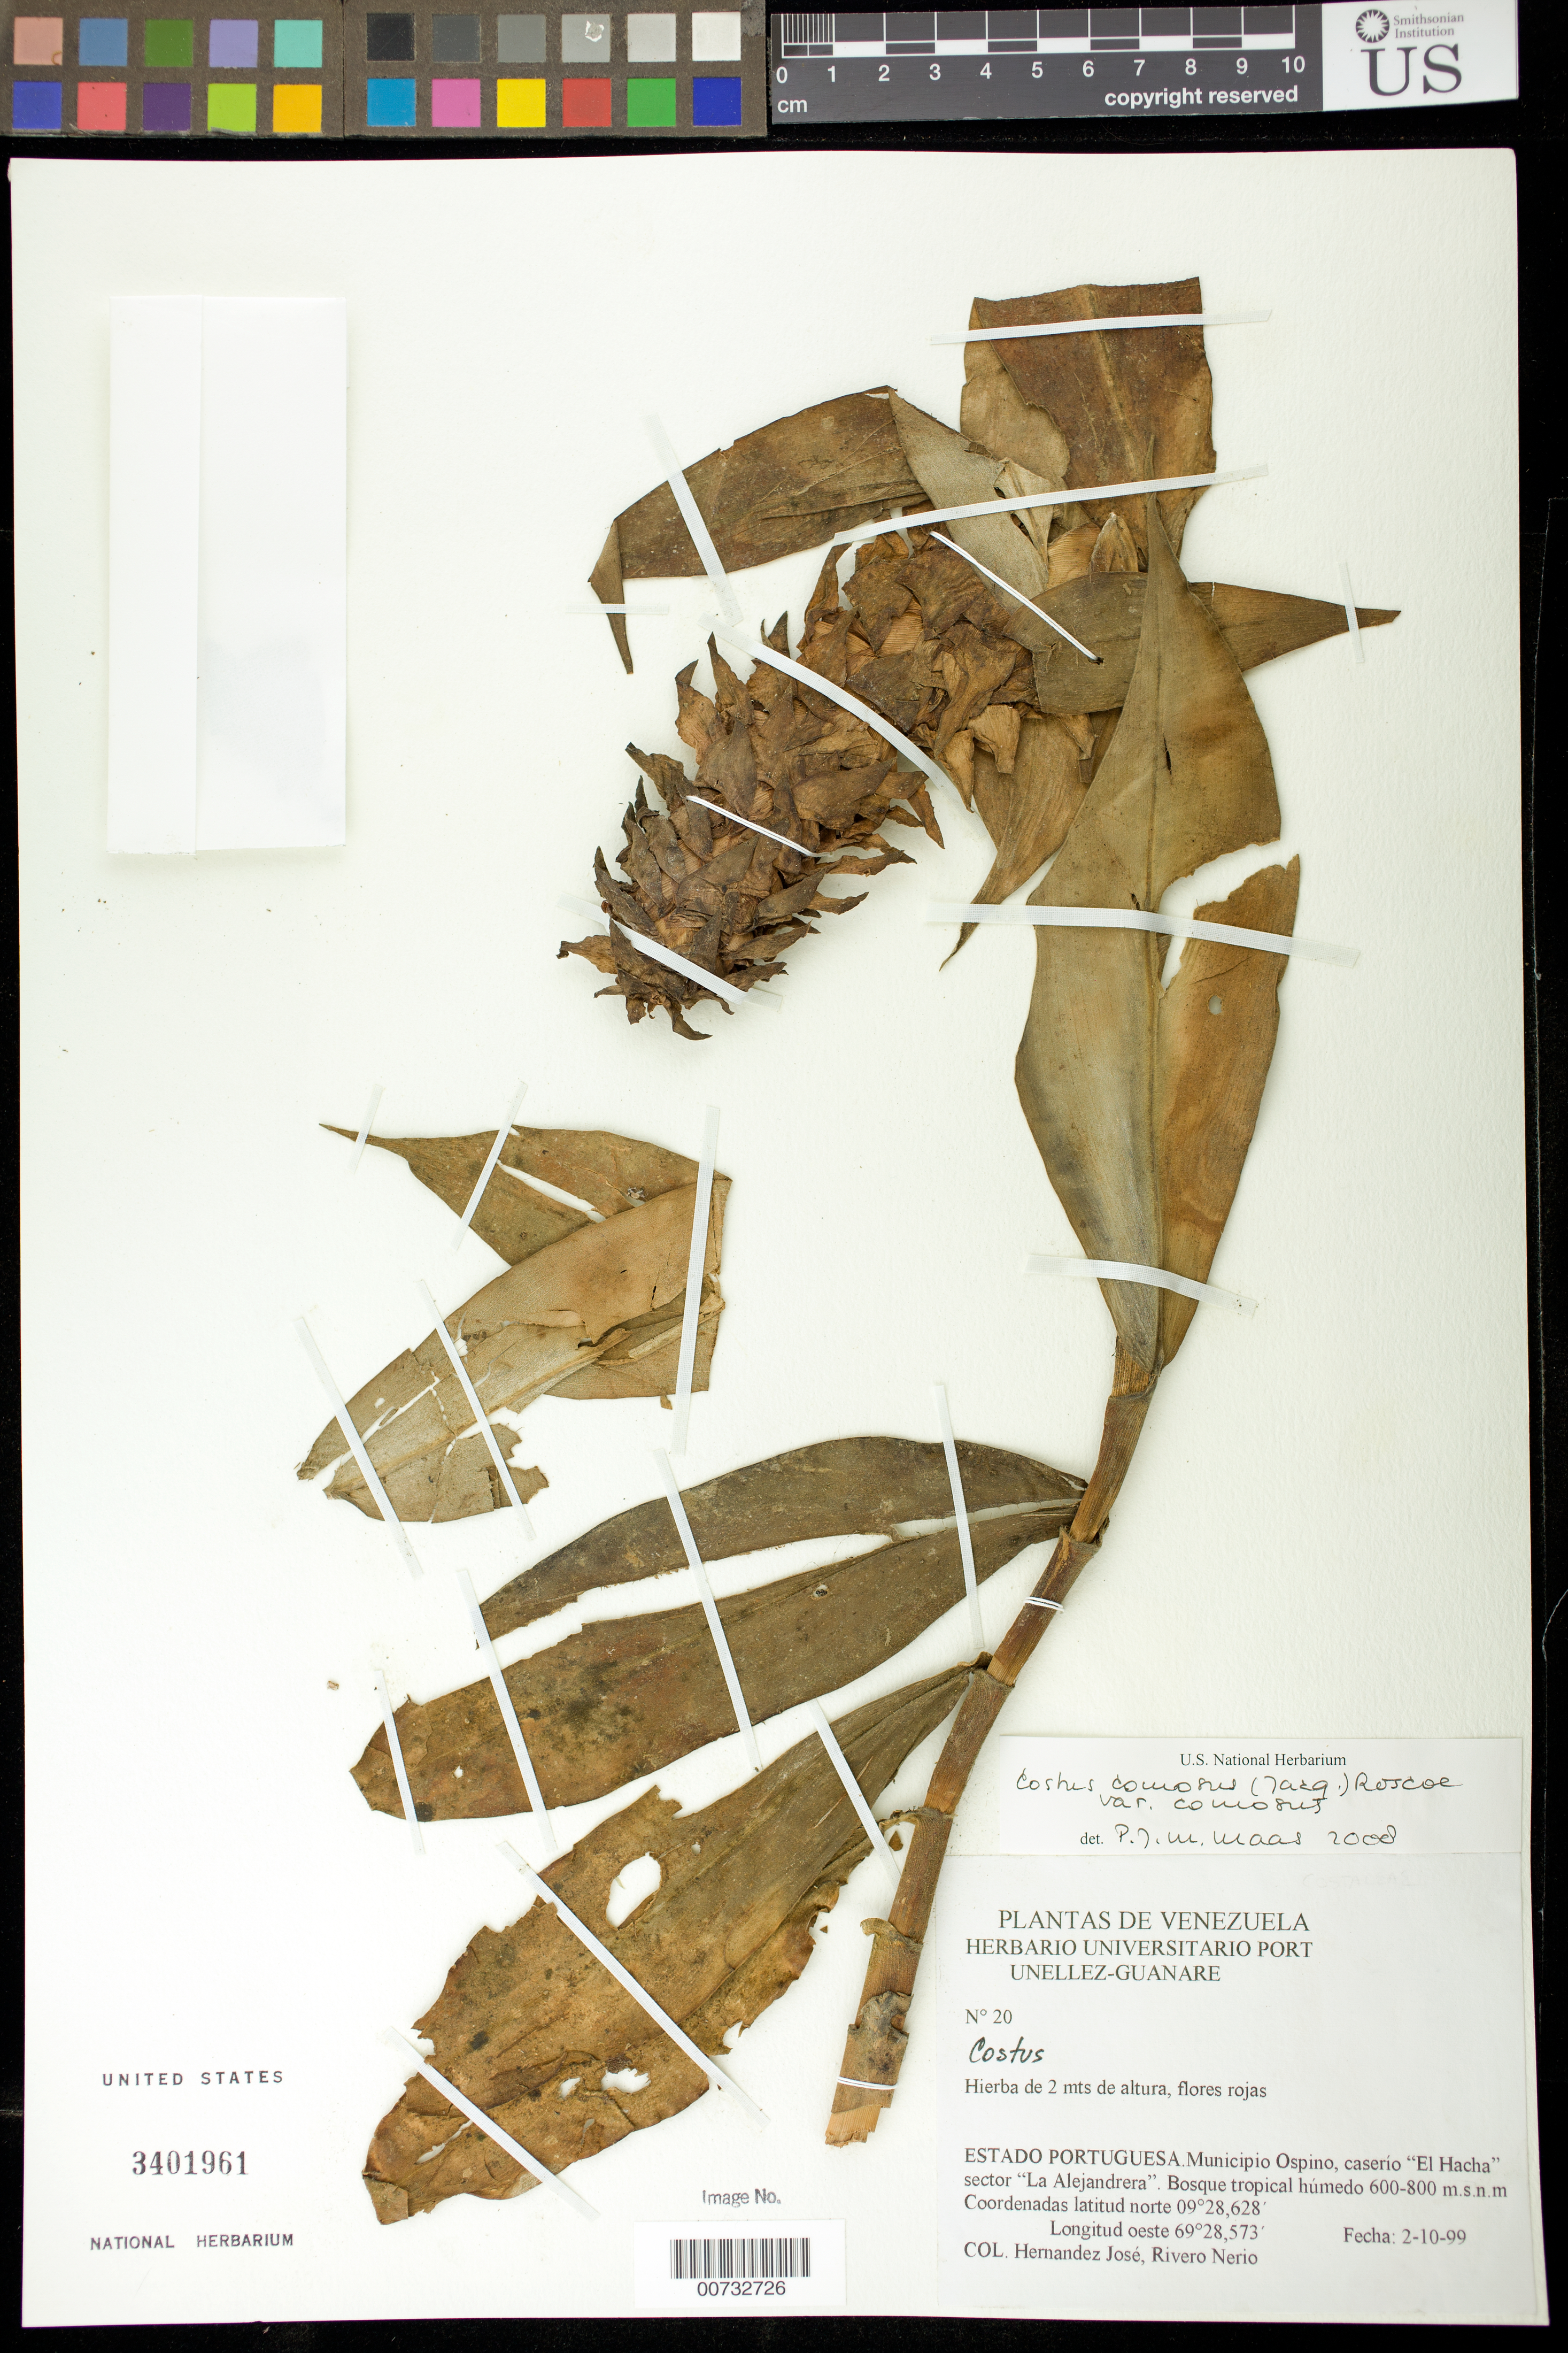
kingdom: Plantae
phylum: Tracheophyta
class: Liliopsida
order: Zingiberales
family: Costaceae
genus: Costus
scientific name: Costus sp.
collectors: J. Hernandez & N. Rivero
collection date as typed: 02 Oct 1999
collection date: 1999-10-02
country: Venezuela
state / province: Portuguesa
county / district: Ospino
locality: caserio "El Hacha" sector "La Alejandrera". Bosque tropical humedo.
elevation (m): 600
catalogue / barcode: US 3401961